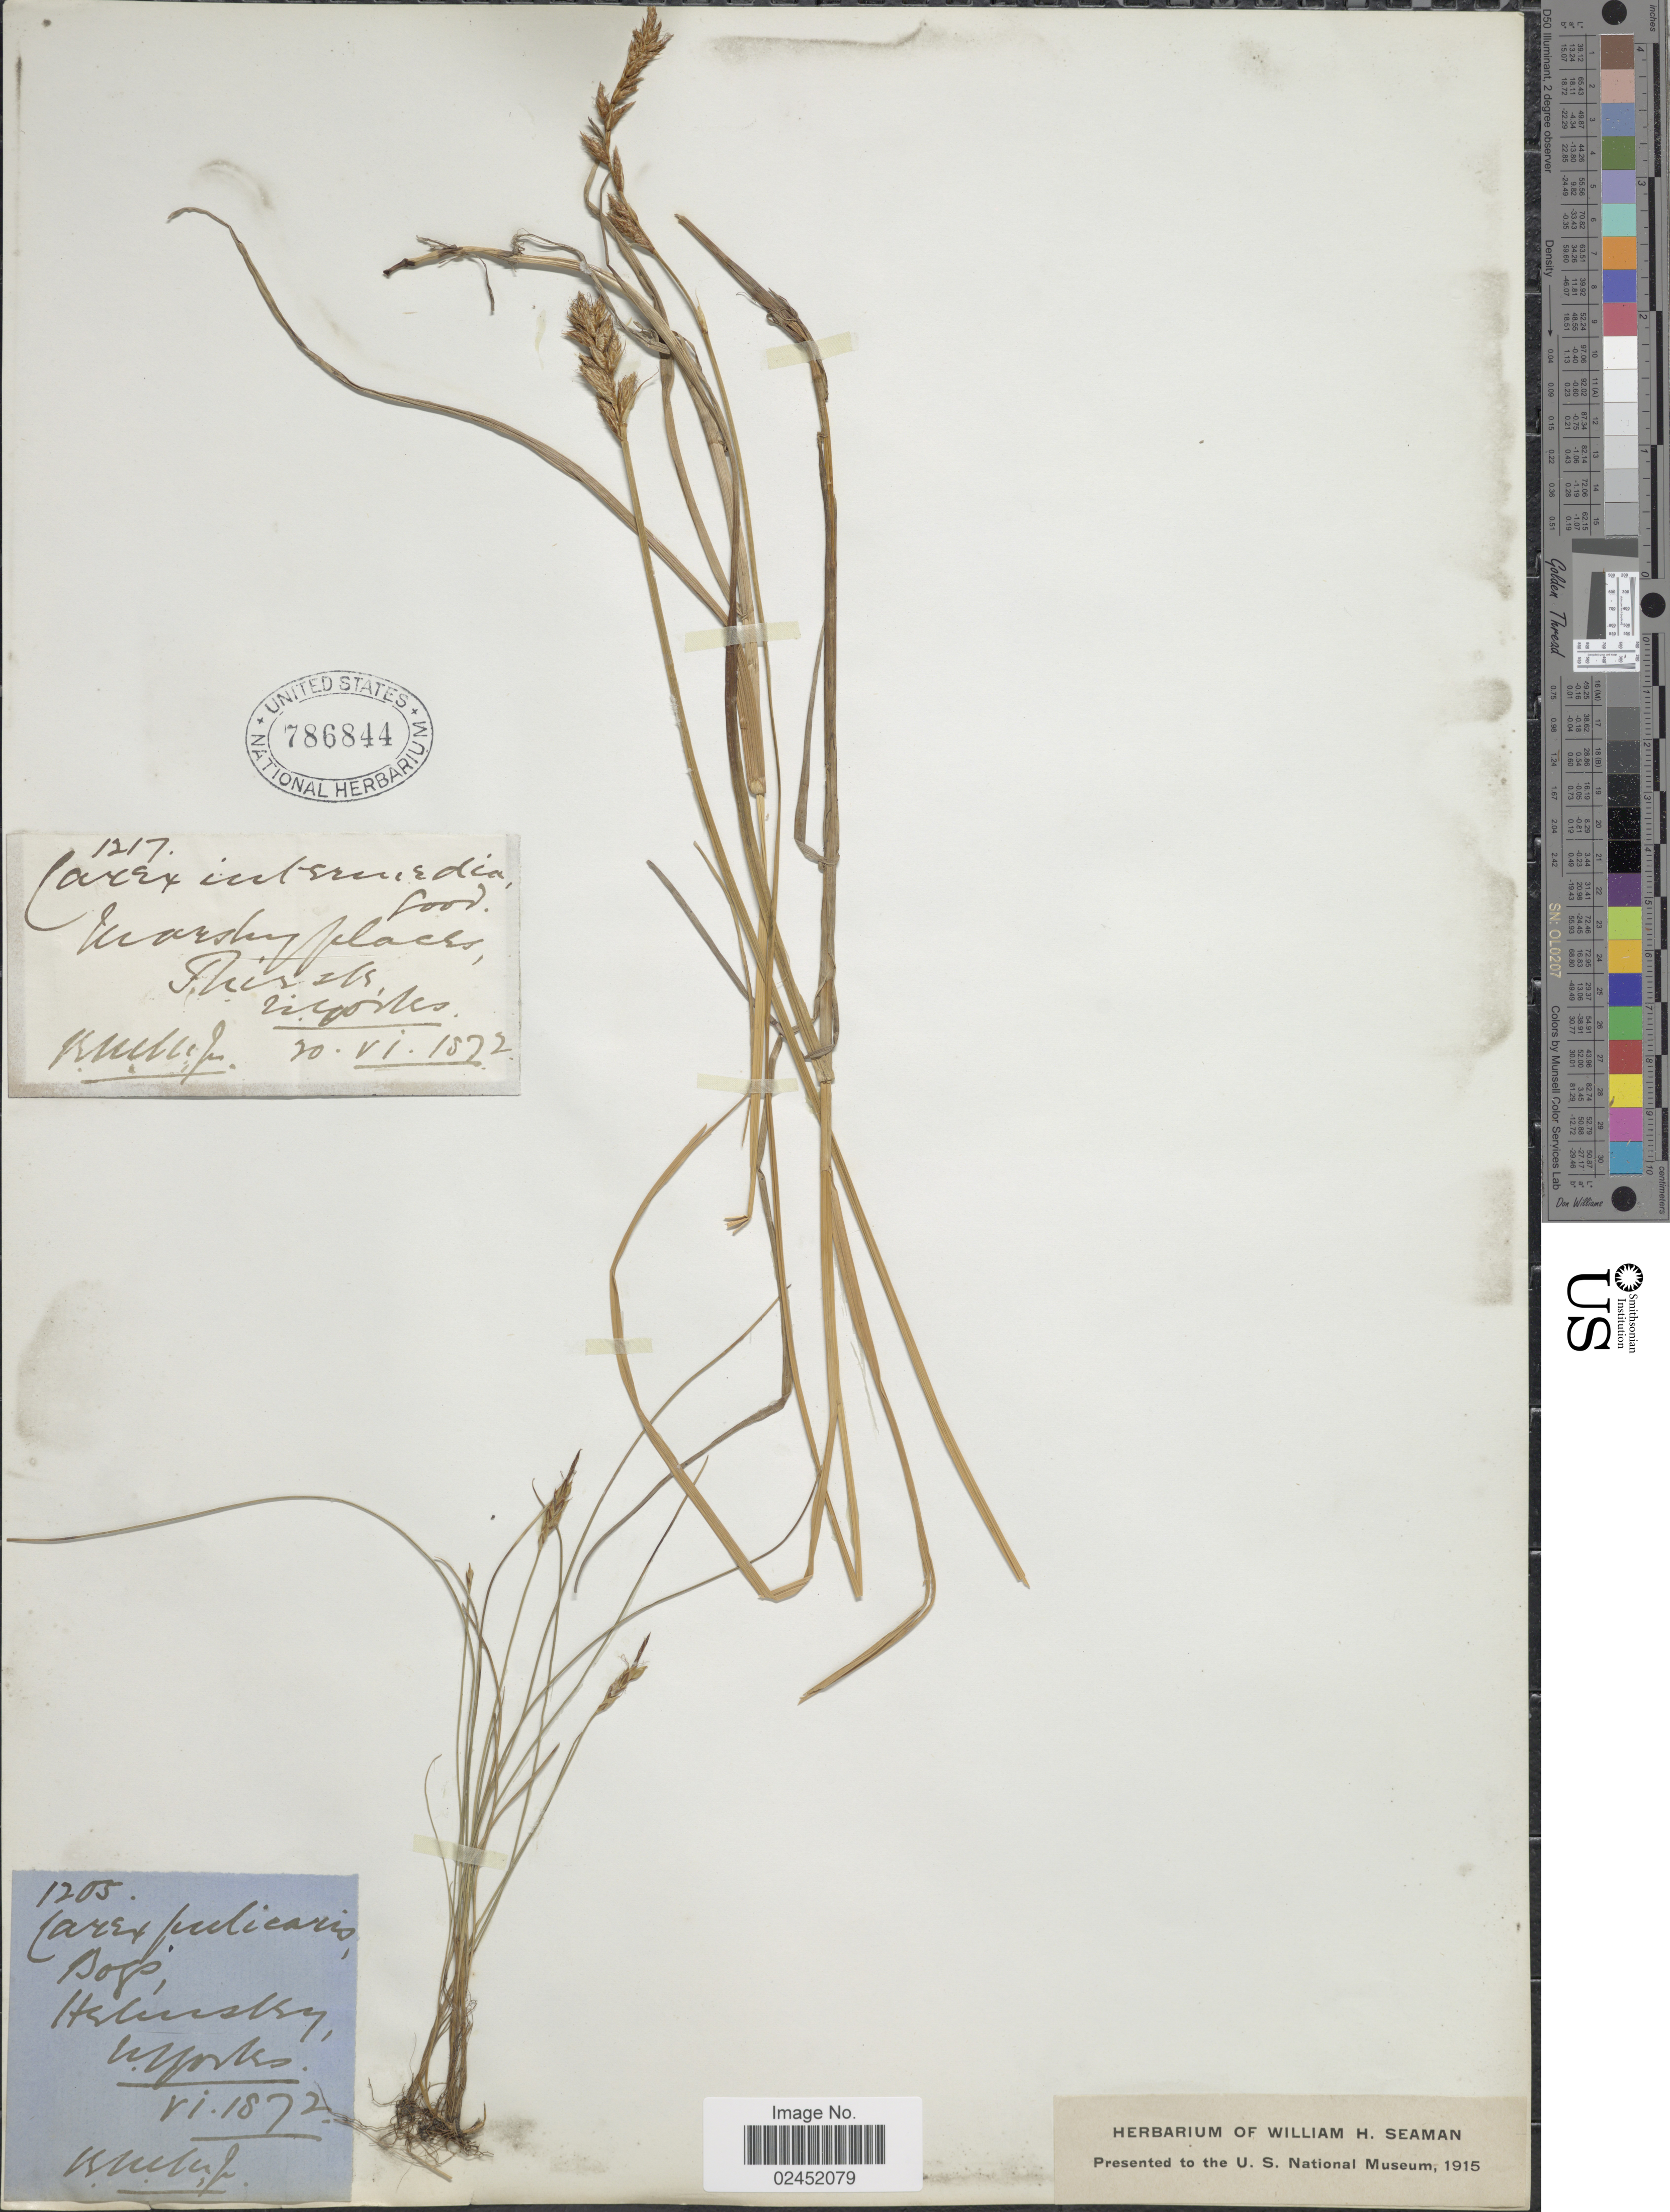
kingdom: Plantae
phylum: Tracheophyta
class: Liliopsida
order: Poales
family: Cyperaceae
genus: Carex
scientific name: Carex pulicaris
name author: L.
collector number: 1217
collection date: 1872-06-20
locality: Marshy places, Helinskey, N.Yorks [interpreted]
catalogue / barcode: US 786844-2